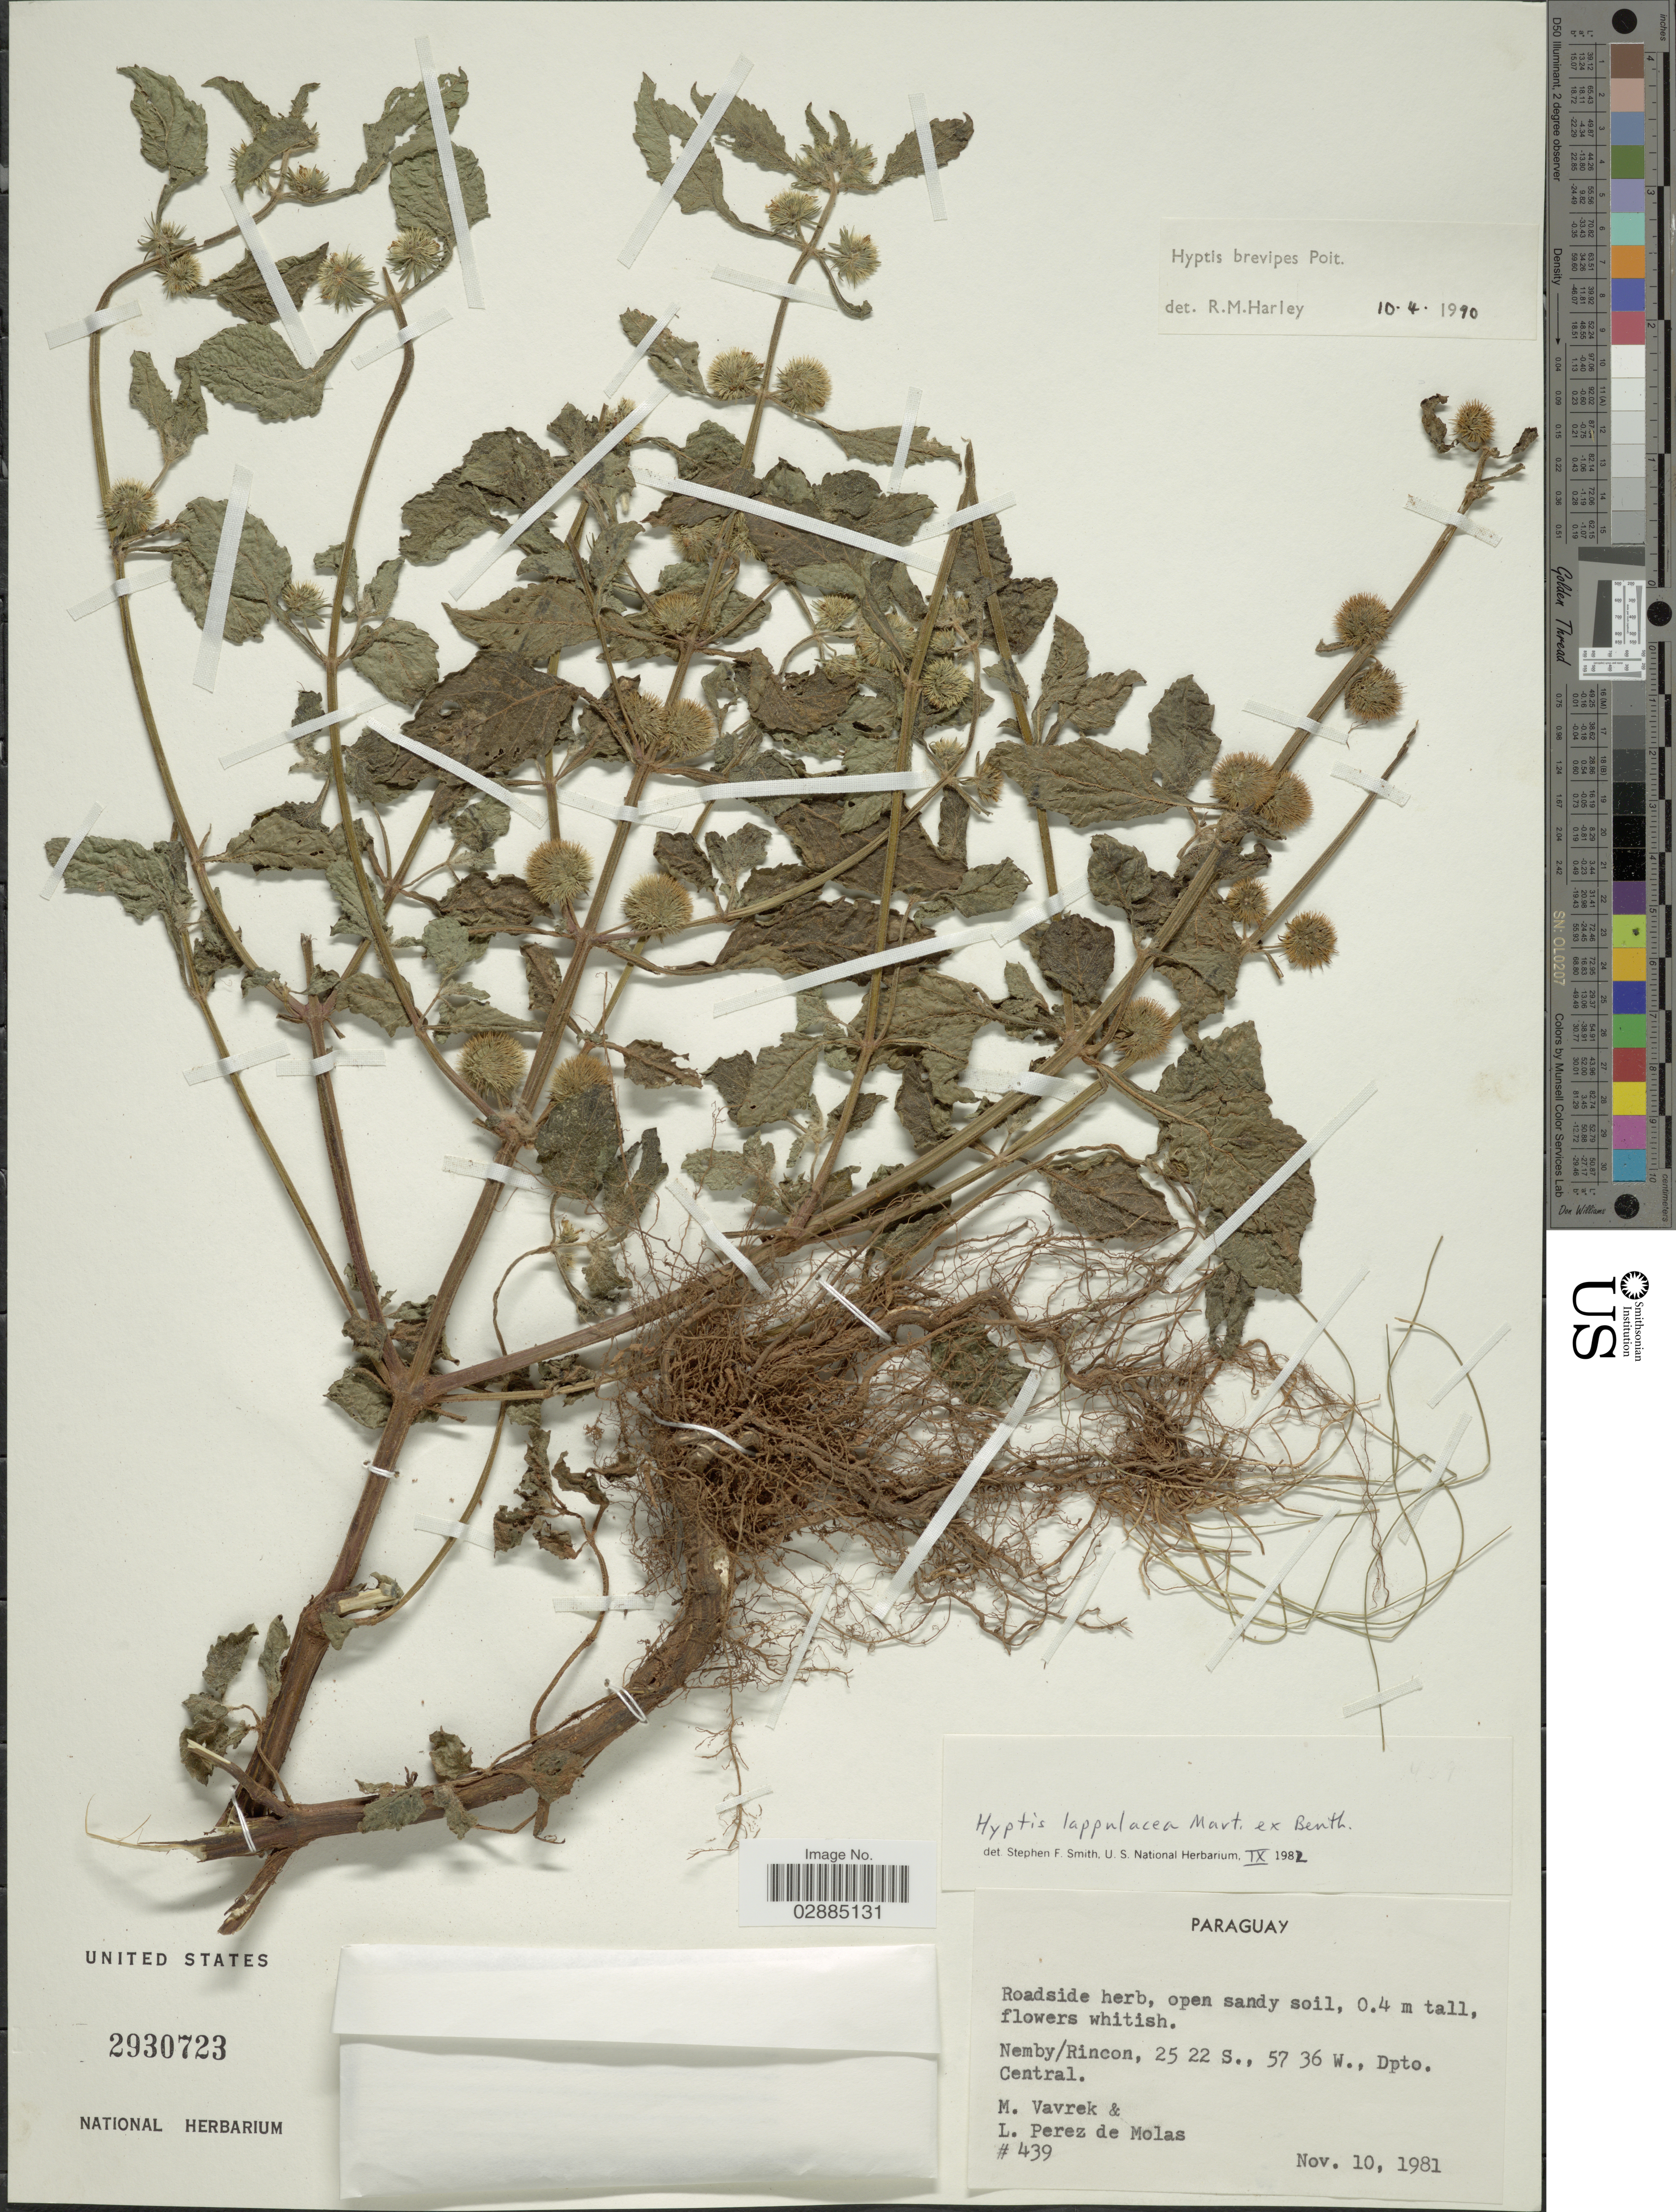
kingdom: Plantae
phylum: Tracheophyta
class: Magnoliopsida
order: Lamiales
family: Lamiaceae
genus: Hyptis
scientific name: Hyptis brevipes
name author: Poit.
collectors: M. Vavrek & L. Perez de Molas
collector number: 439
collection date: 1981-11-10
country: Paraguay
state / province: Central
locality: Nemby/Rincon, Dpto. Central.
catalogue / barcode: US 2930723